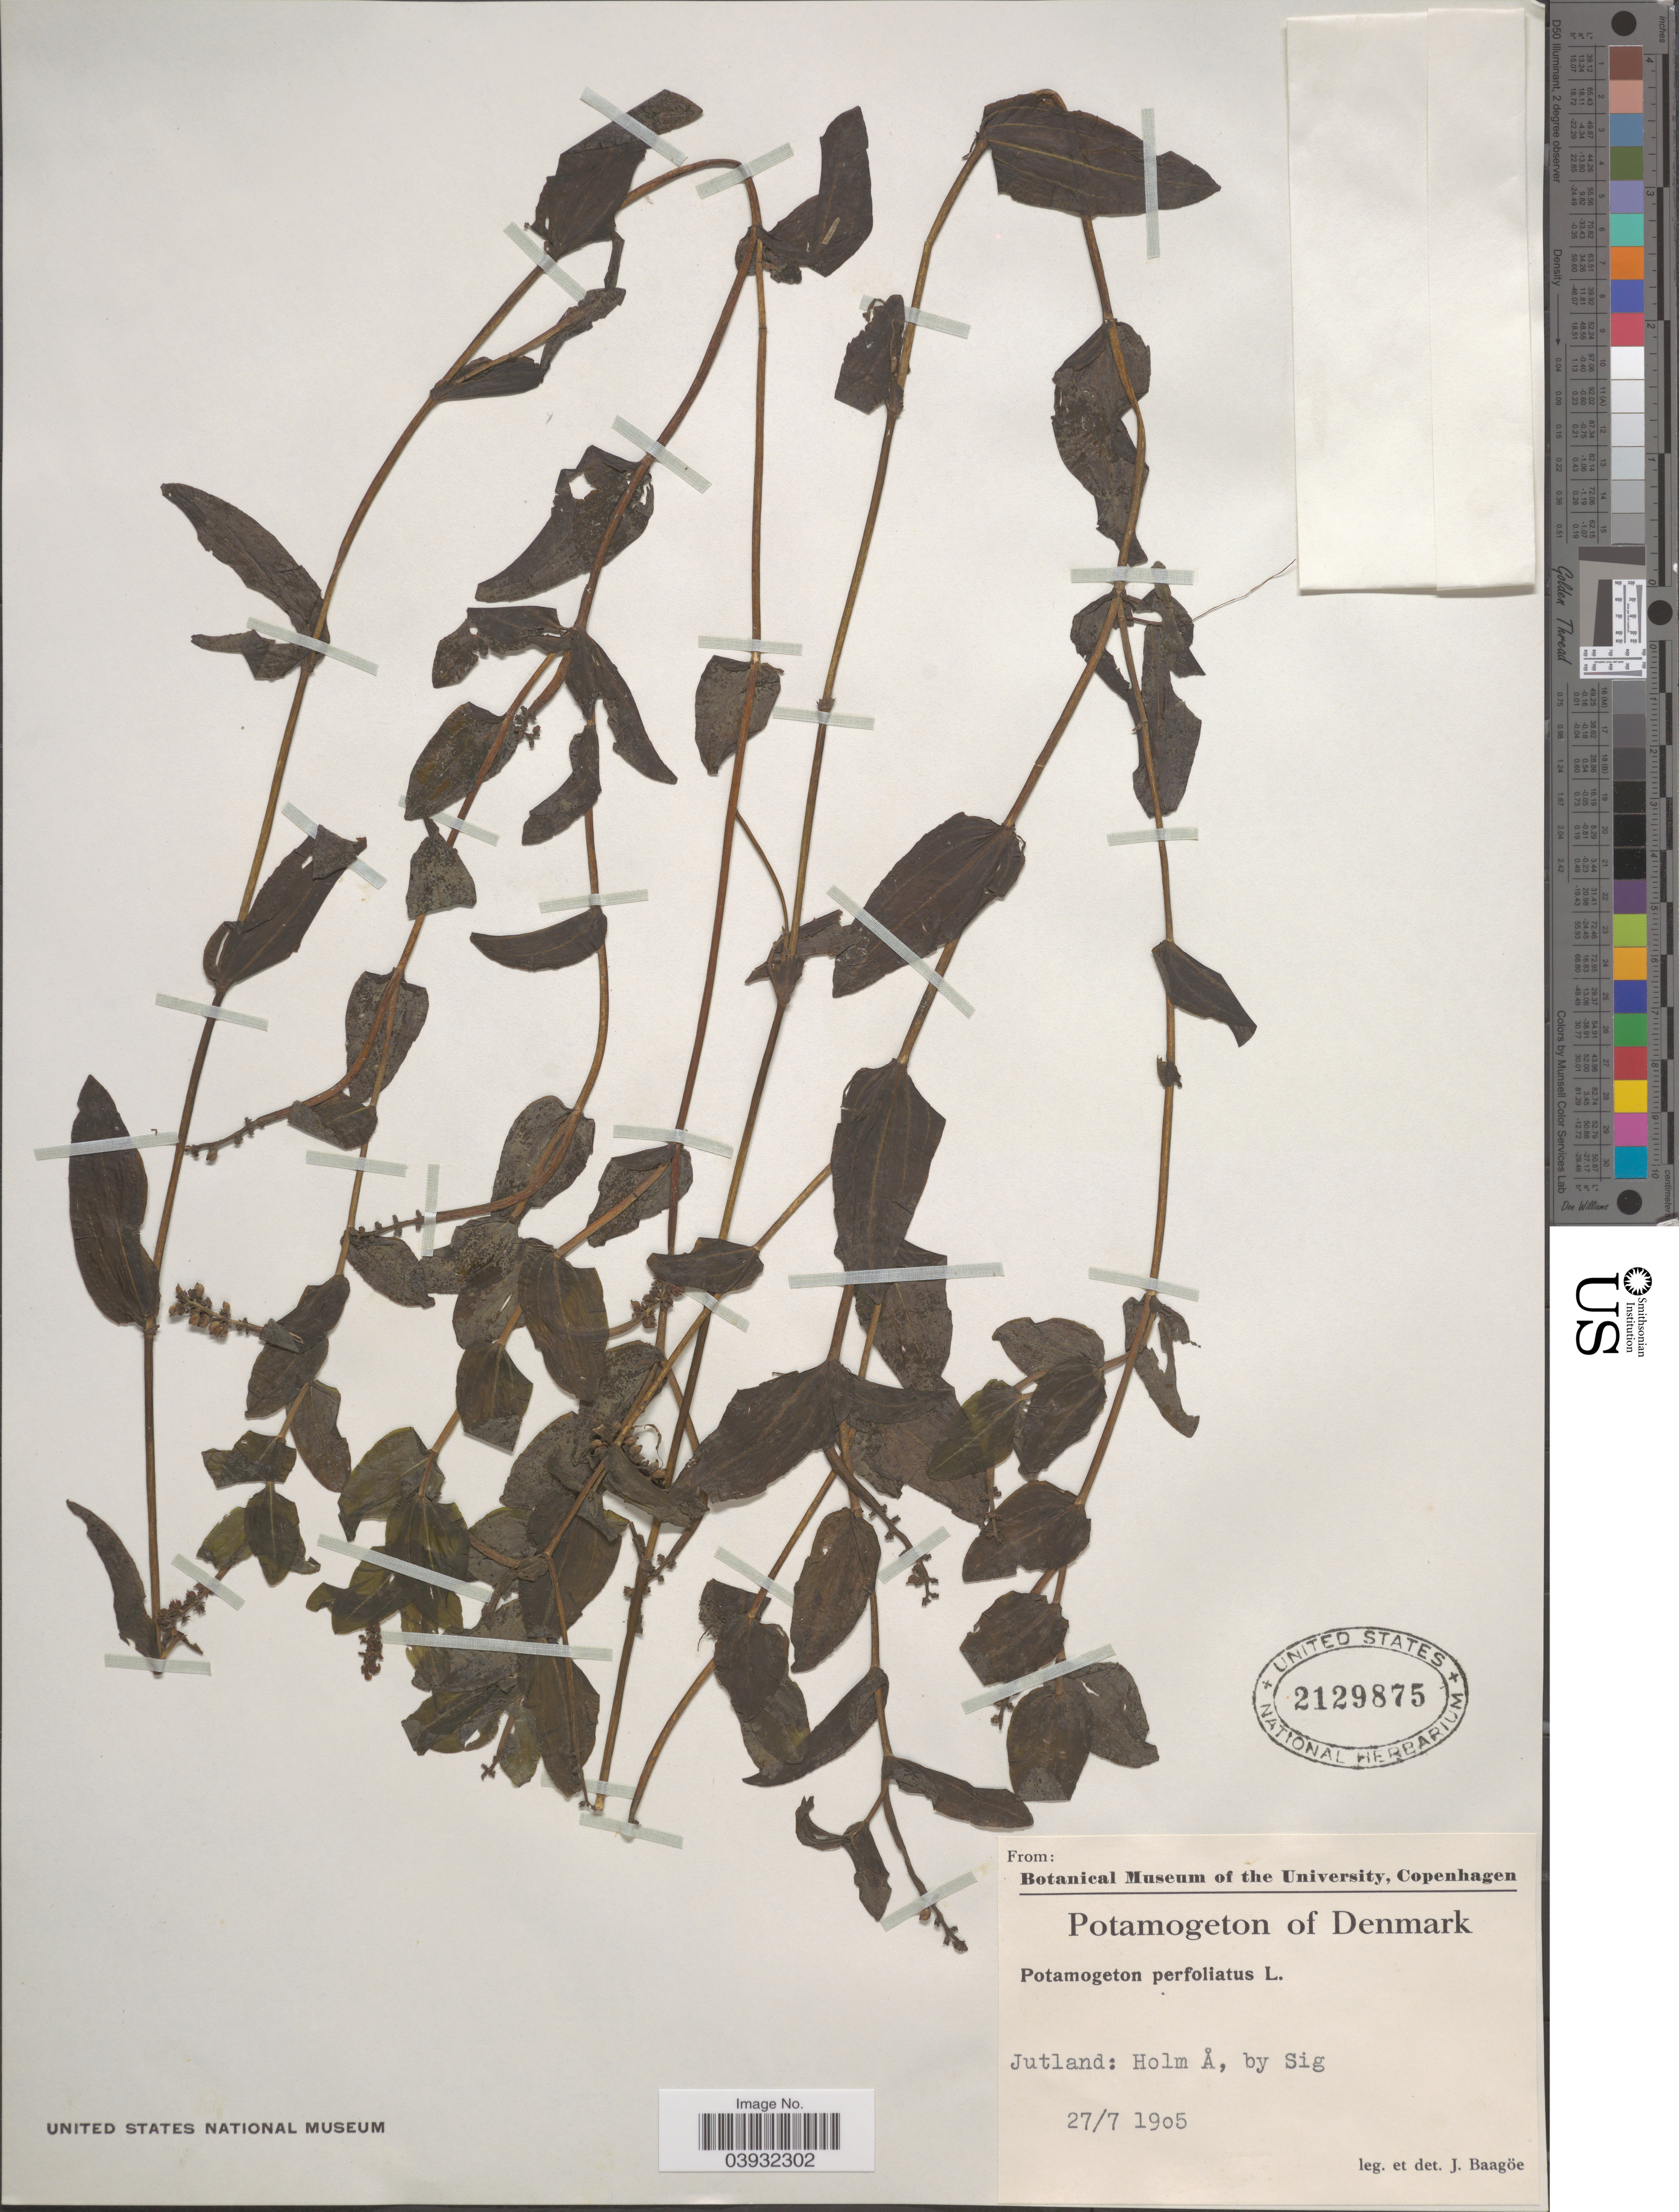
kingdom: Plantae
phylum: Tracheophyta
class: Liliopsida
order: Alismatales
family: Potamogetonaceae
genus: Potamogeton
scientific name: Potamogeton perfoliatus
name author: L.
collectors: J. Baagoe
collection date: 1905-07-27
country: Denmark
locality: Jutland: Holm Å, by Sig.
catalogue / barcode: US 2129875